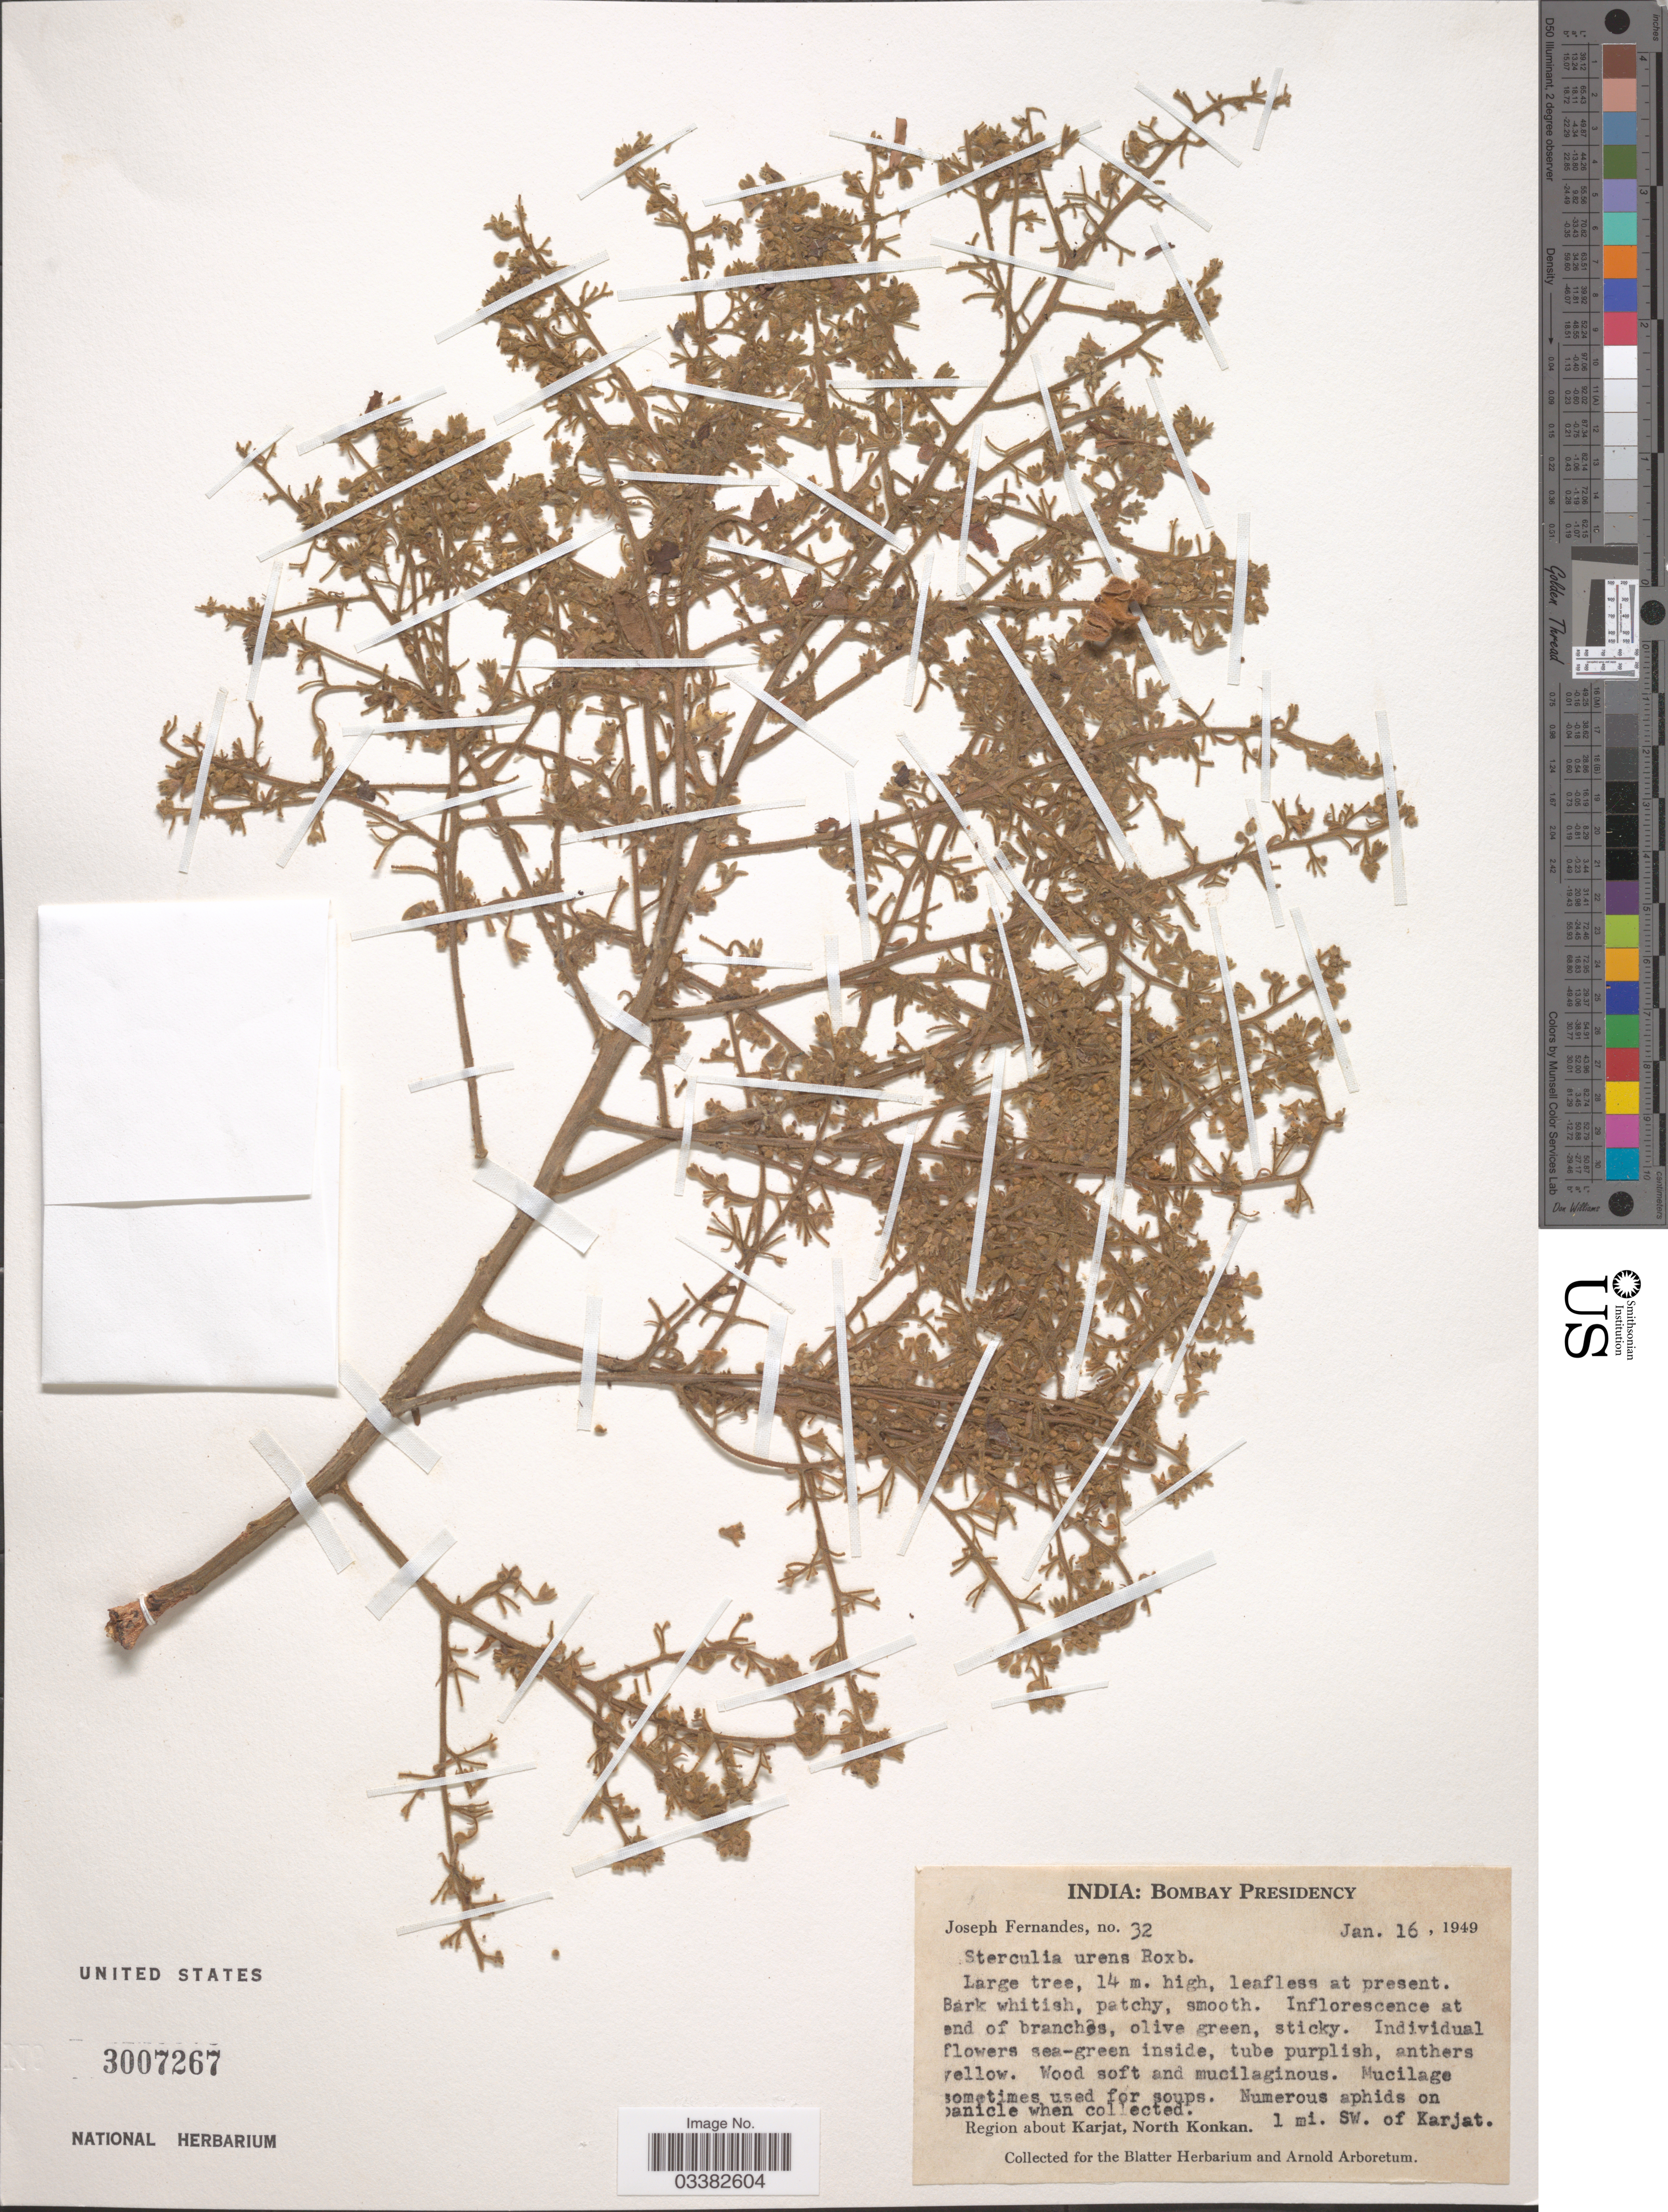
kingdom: Plantae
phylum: Tracheophyta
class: Magnoliopsida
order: Malvales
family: Malvaceae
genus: Sterculia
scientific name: Sterculia urens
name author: Roxb.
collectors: J. Fernandes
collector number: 32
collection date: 1949-01-16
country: India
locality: Bombay Presidency. Region about Karjat, North Konkan. 1 mi. SW. of Karjat.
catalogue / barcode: US 3007267